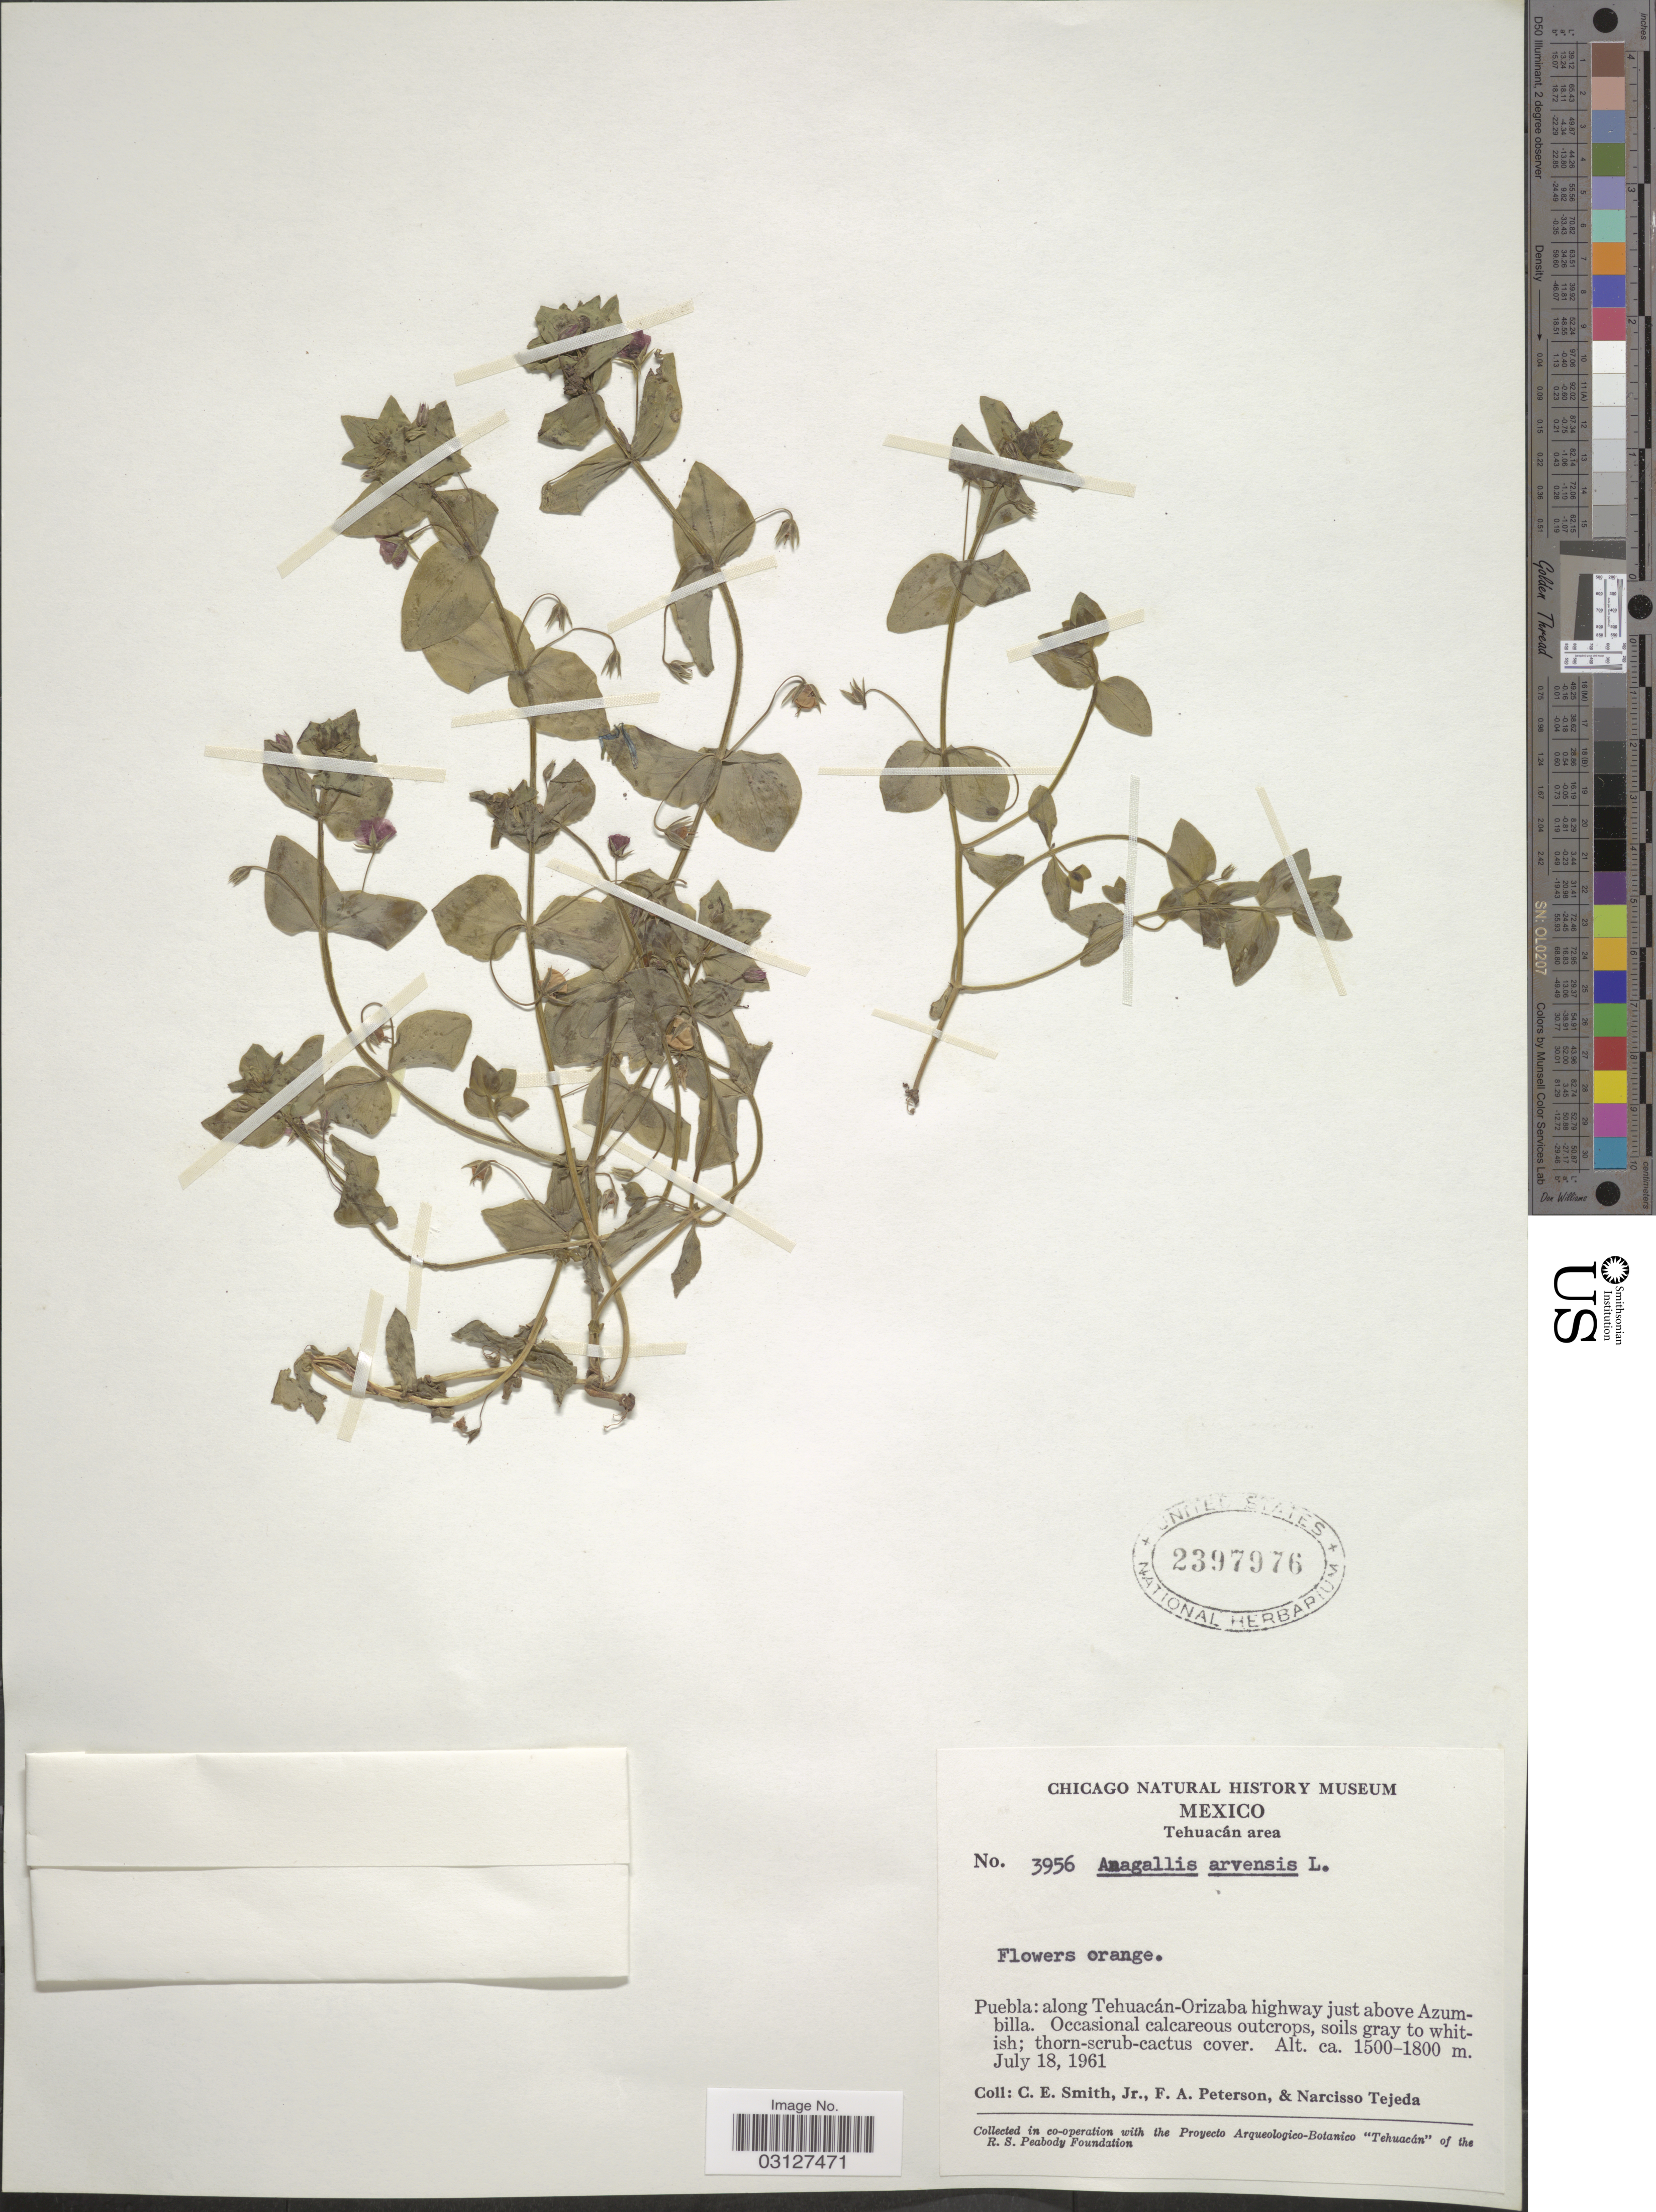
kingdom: Plantae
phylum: Tracheophyta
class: Magnoliopsida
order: Ericales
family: Primulaceae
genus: Anagallis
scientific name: Anagallis arvensis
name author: L.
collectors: C. E. Smith Jr., F. A. Peterson & N. Tejeda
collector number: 3956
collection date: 1961-07-18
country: Mexico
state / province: Puebla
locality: Tehuacán area. Puebla: along Tehuacán-Orizaba highway just above Azumbilla.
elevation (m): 1500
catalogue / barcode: US 2397976